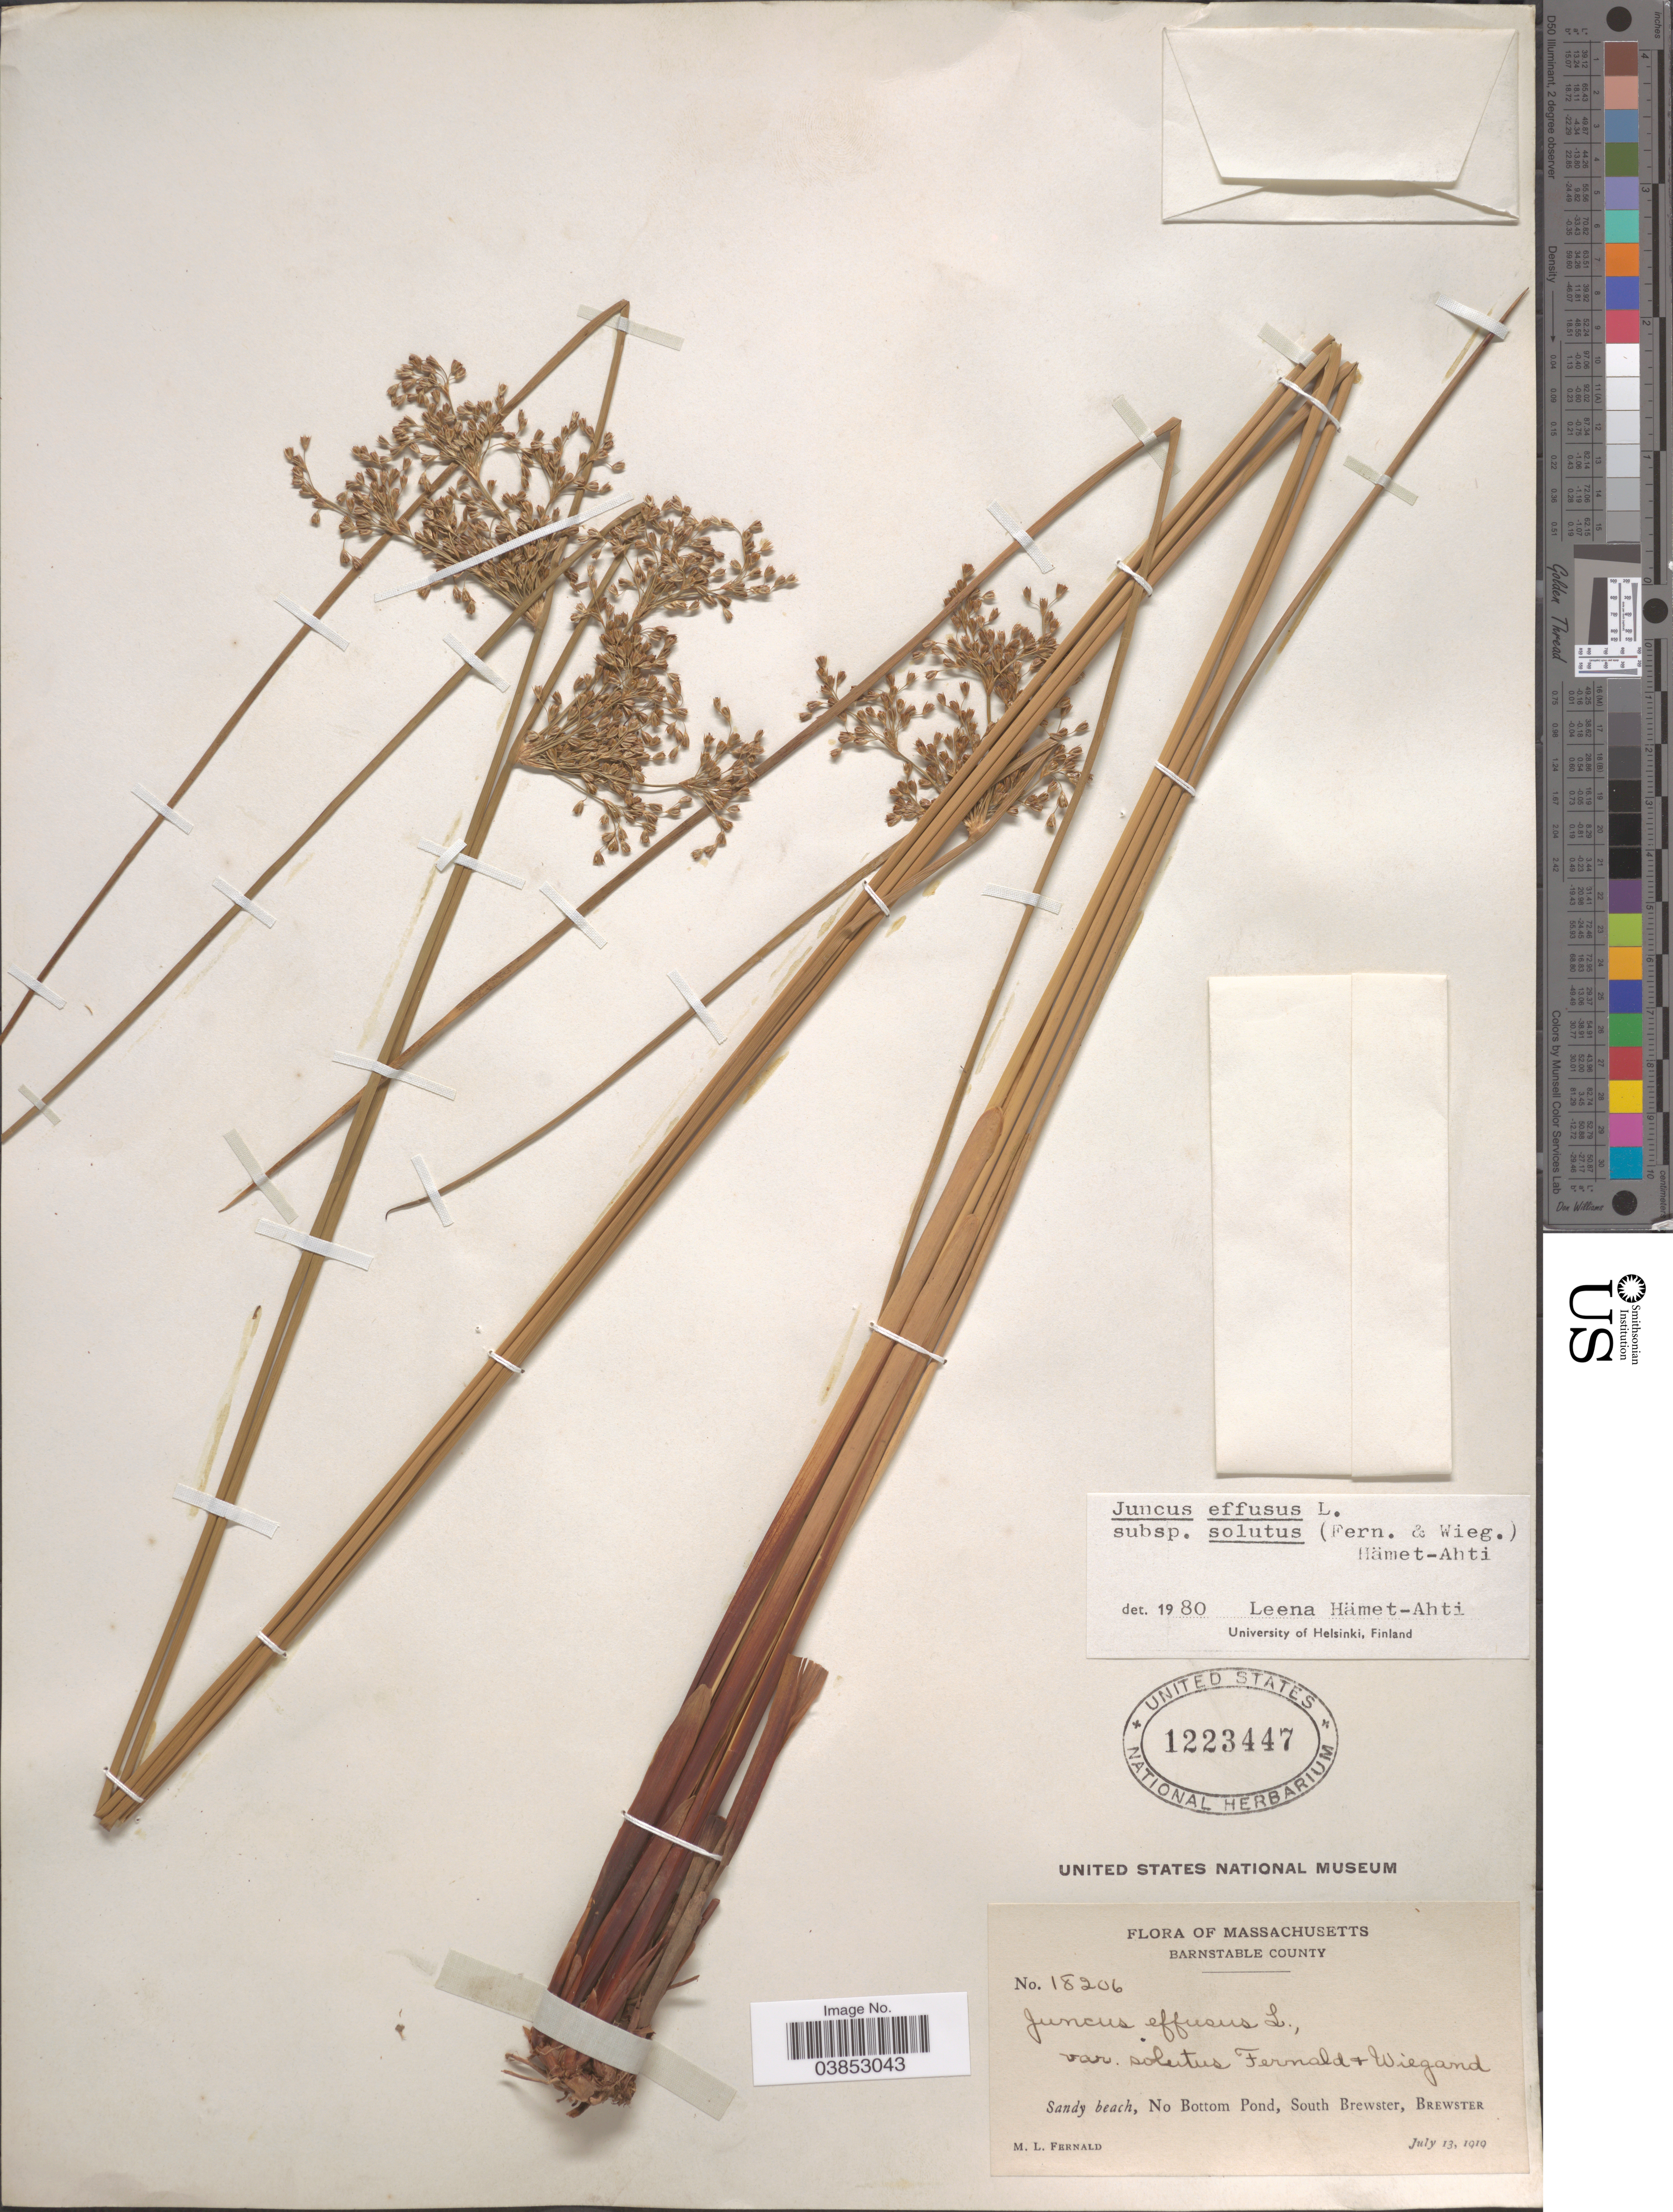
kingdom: Plantae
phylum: Tracheophyta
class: Liliopsida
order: Poales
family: Juncaceae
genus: Juncus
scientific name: Juncus effusus var. solutus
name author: Fernald & Wiegand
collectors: M. L. Fernald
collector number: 18206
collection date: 1919-07-13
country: United States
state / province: Massachusetts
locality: Barnstable County. No Bottom Pond, South Brewster, Brewster.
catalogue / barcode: US 1223447